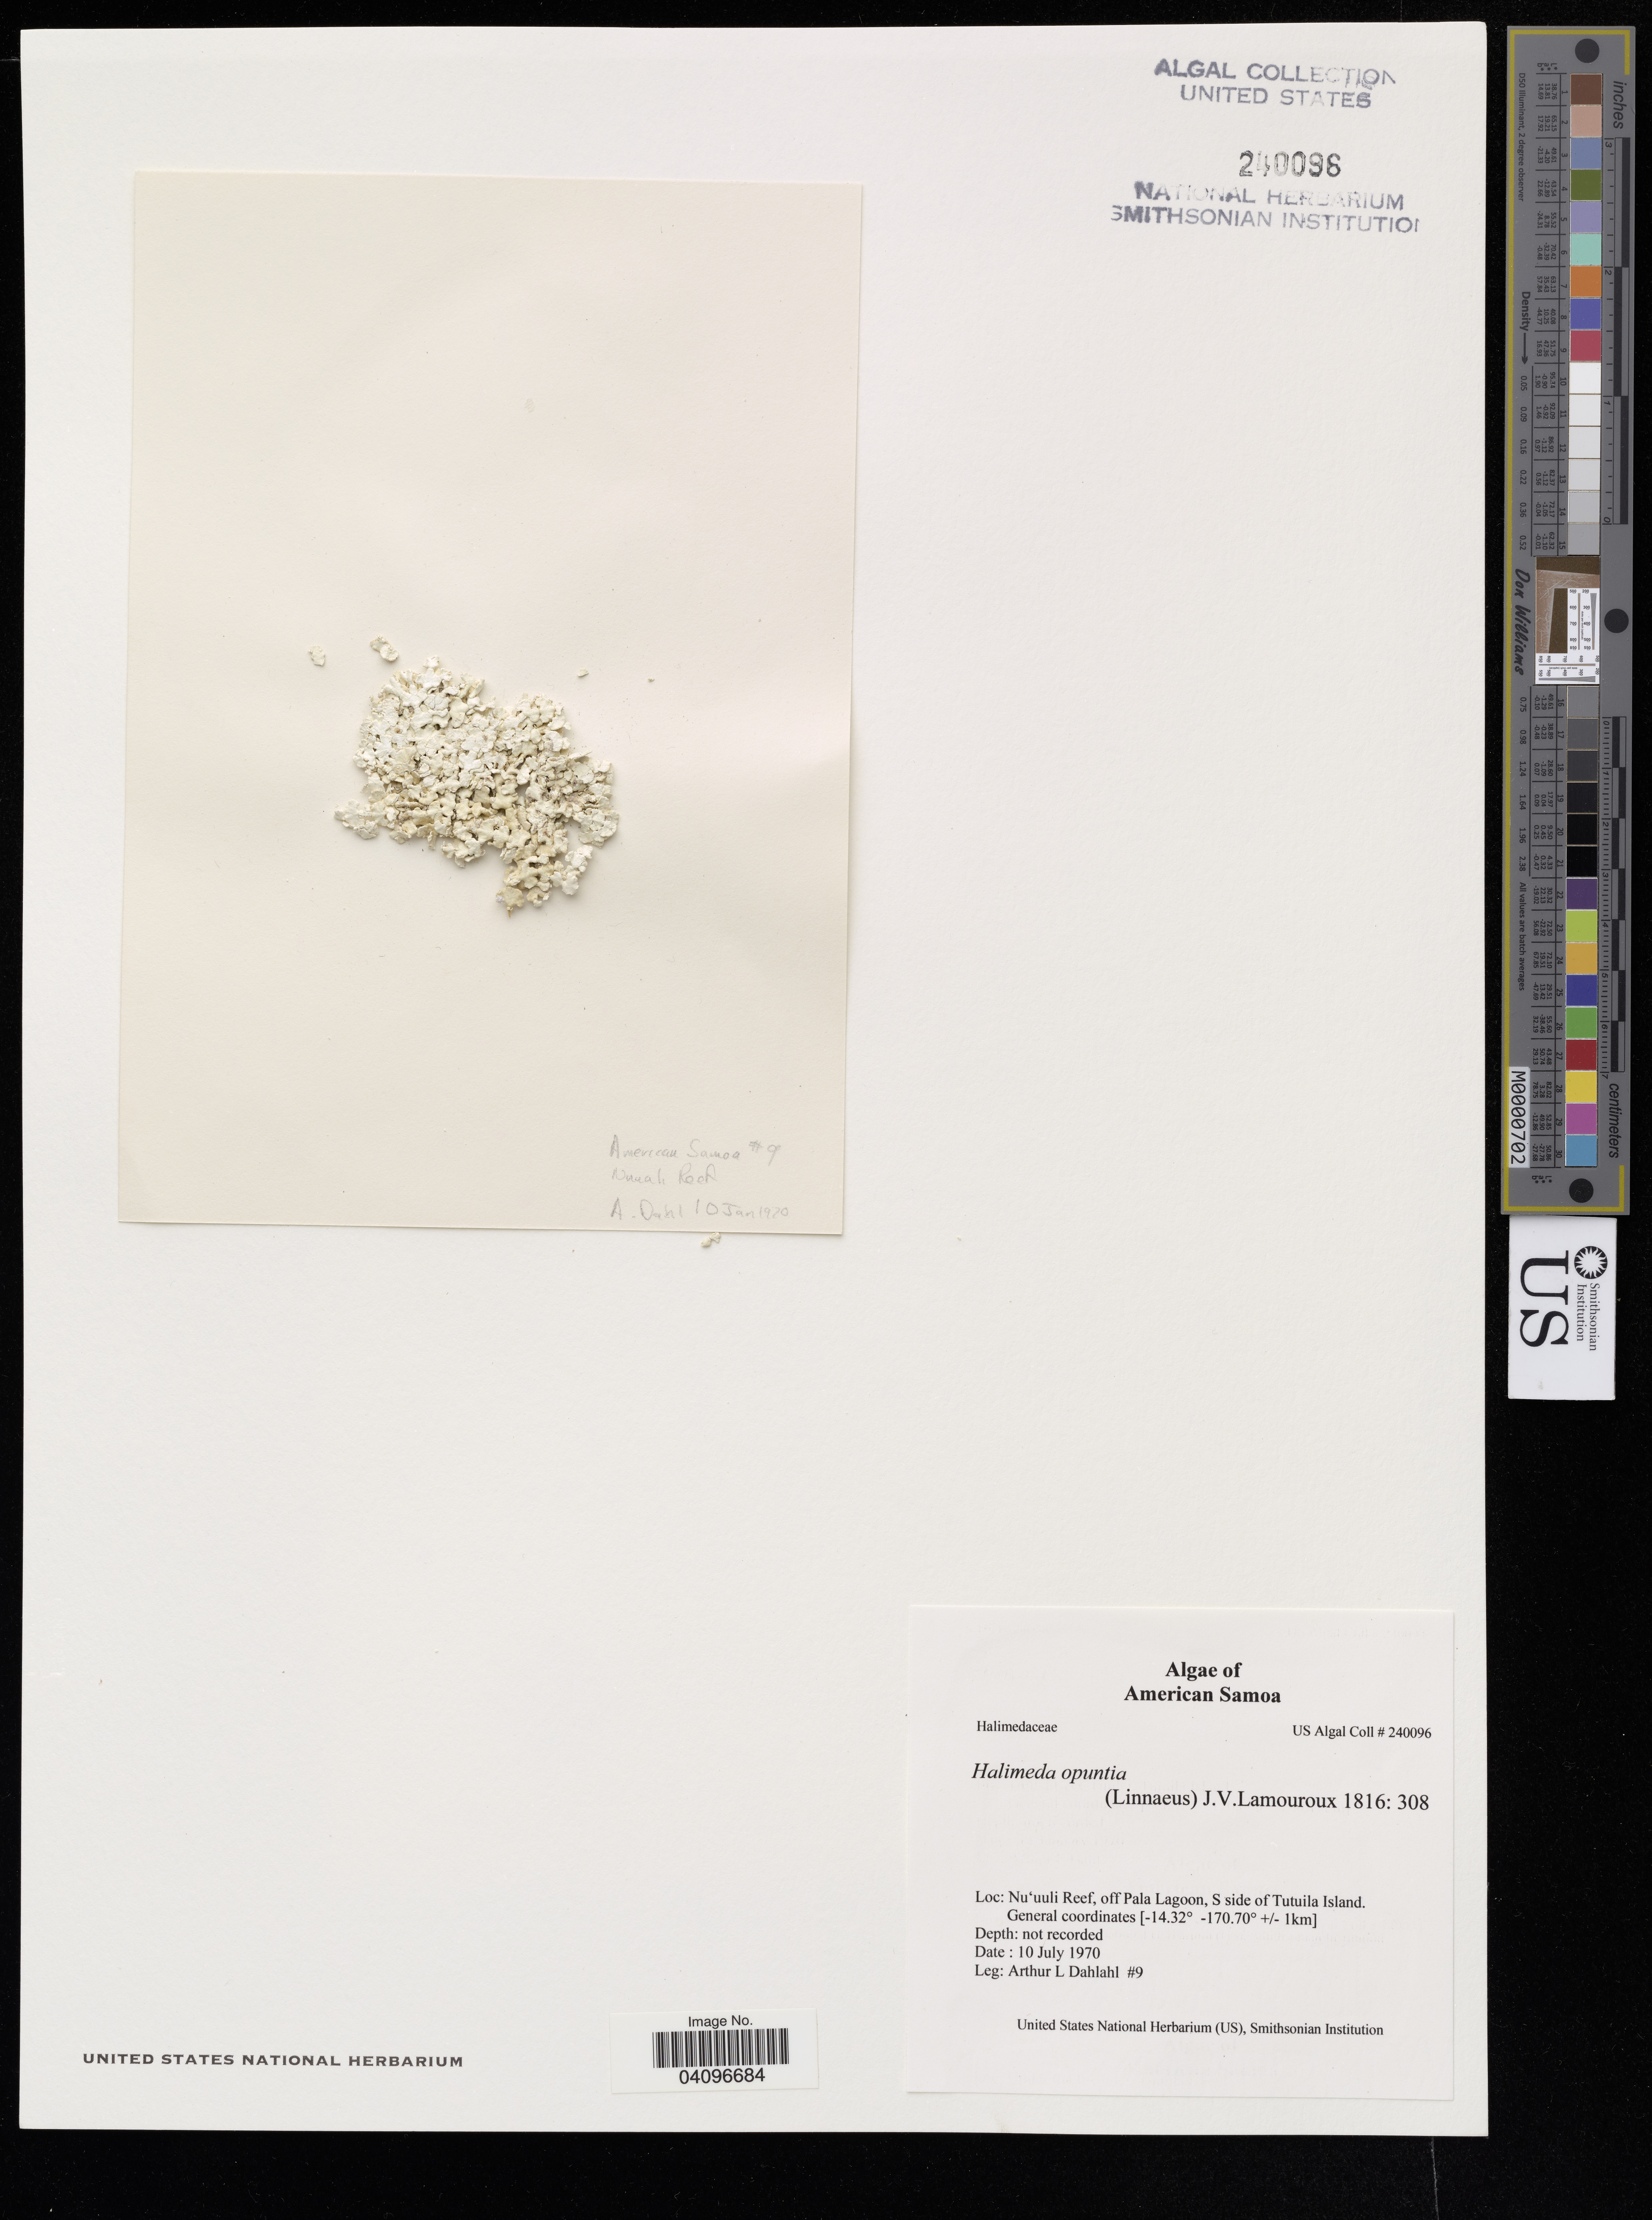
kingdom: Plantae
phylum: Chlorophyta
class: Ulvophyceae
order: Bryopsidales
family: Halimedaceae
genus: Halimeda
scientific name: Halimeda opuntia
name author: (L.) J.V.Lamouroux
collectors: A. Dahl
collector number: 9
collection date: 1970-07-10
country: American Samoa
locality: Nu'uuli Reef, off Pala Lagoon, S side of Tutuila Island.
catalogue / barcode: US 240096